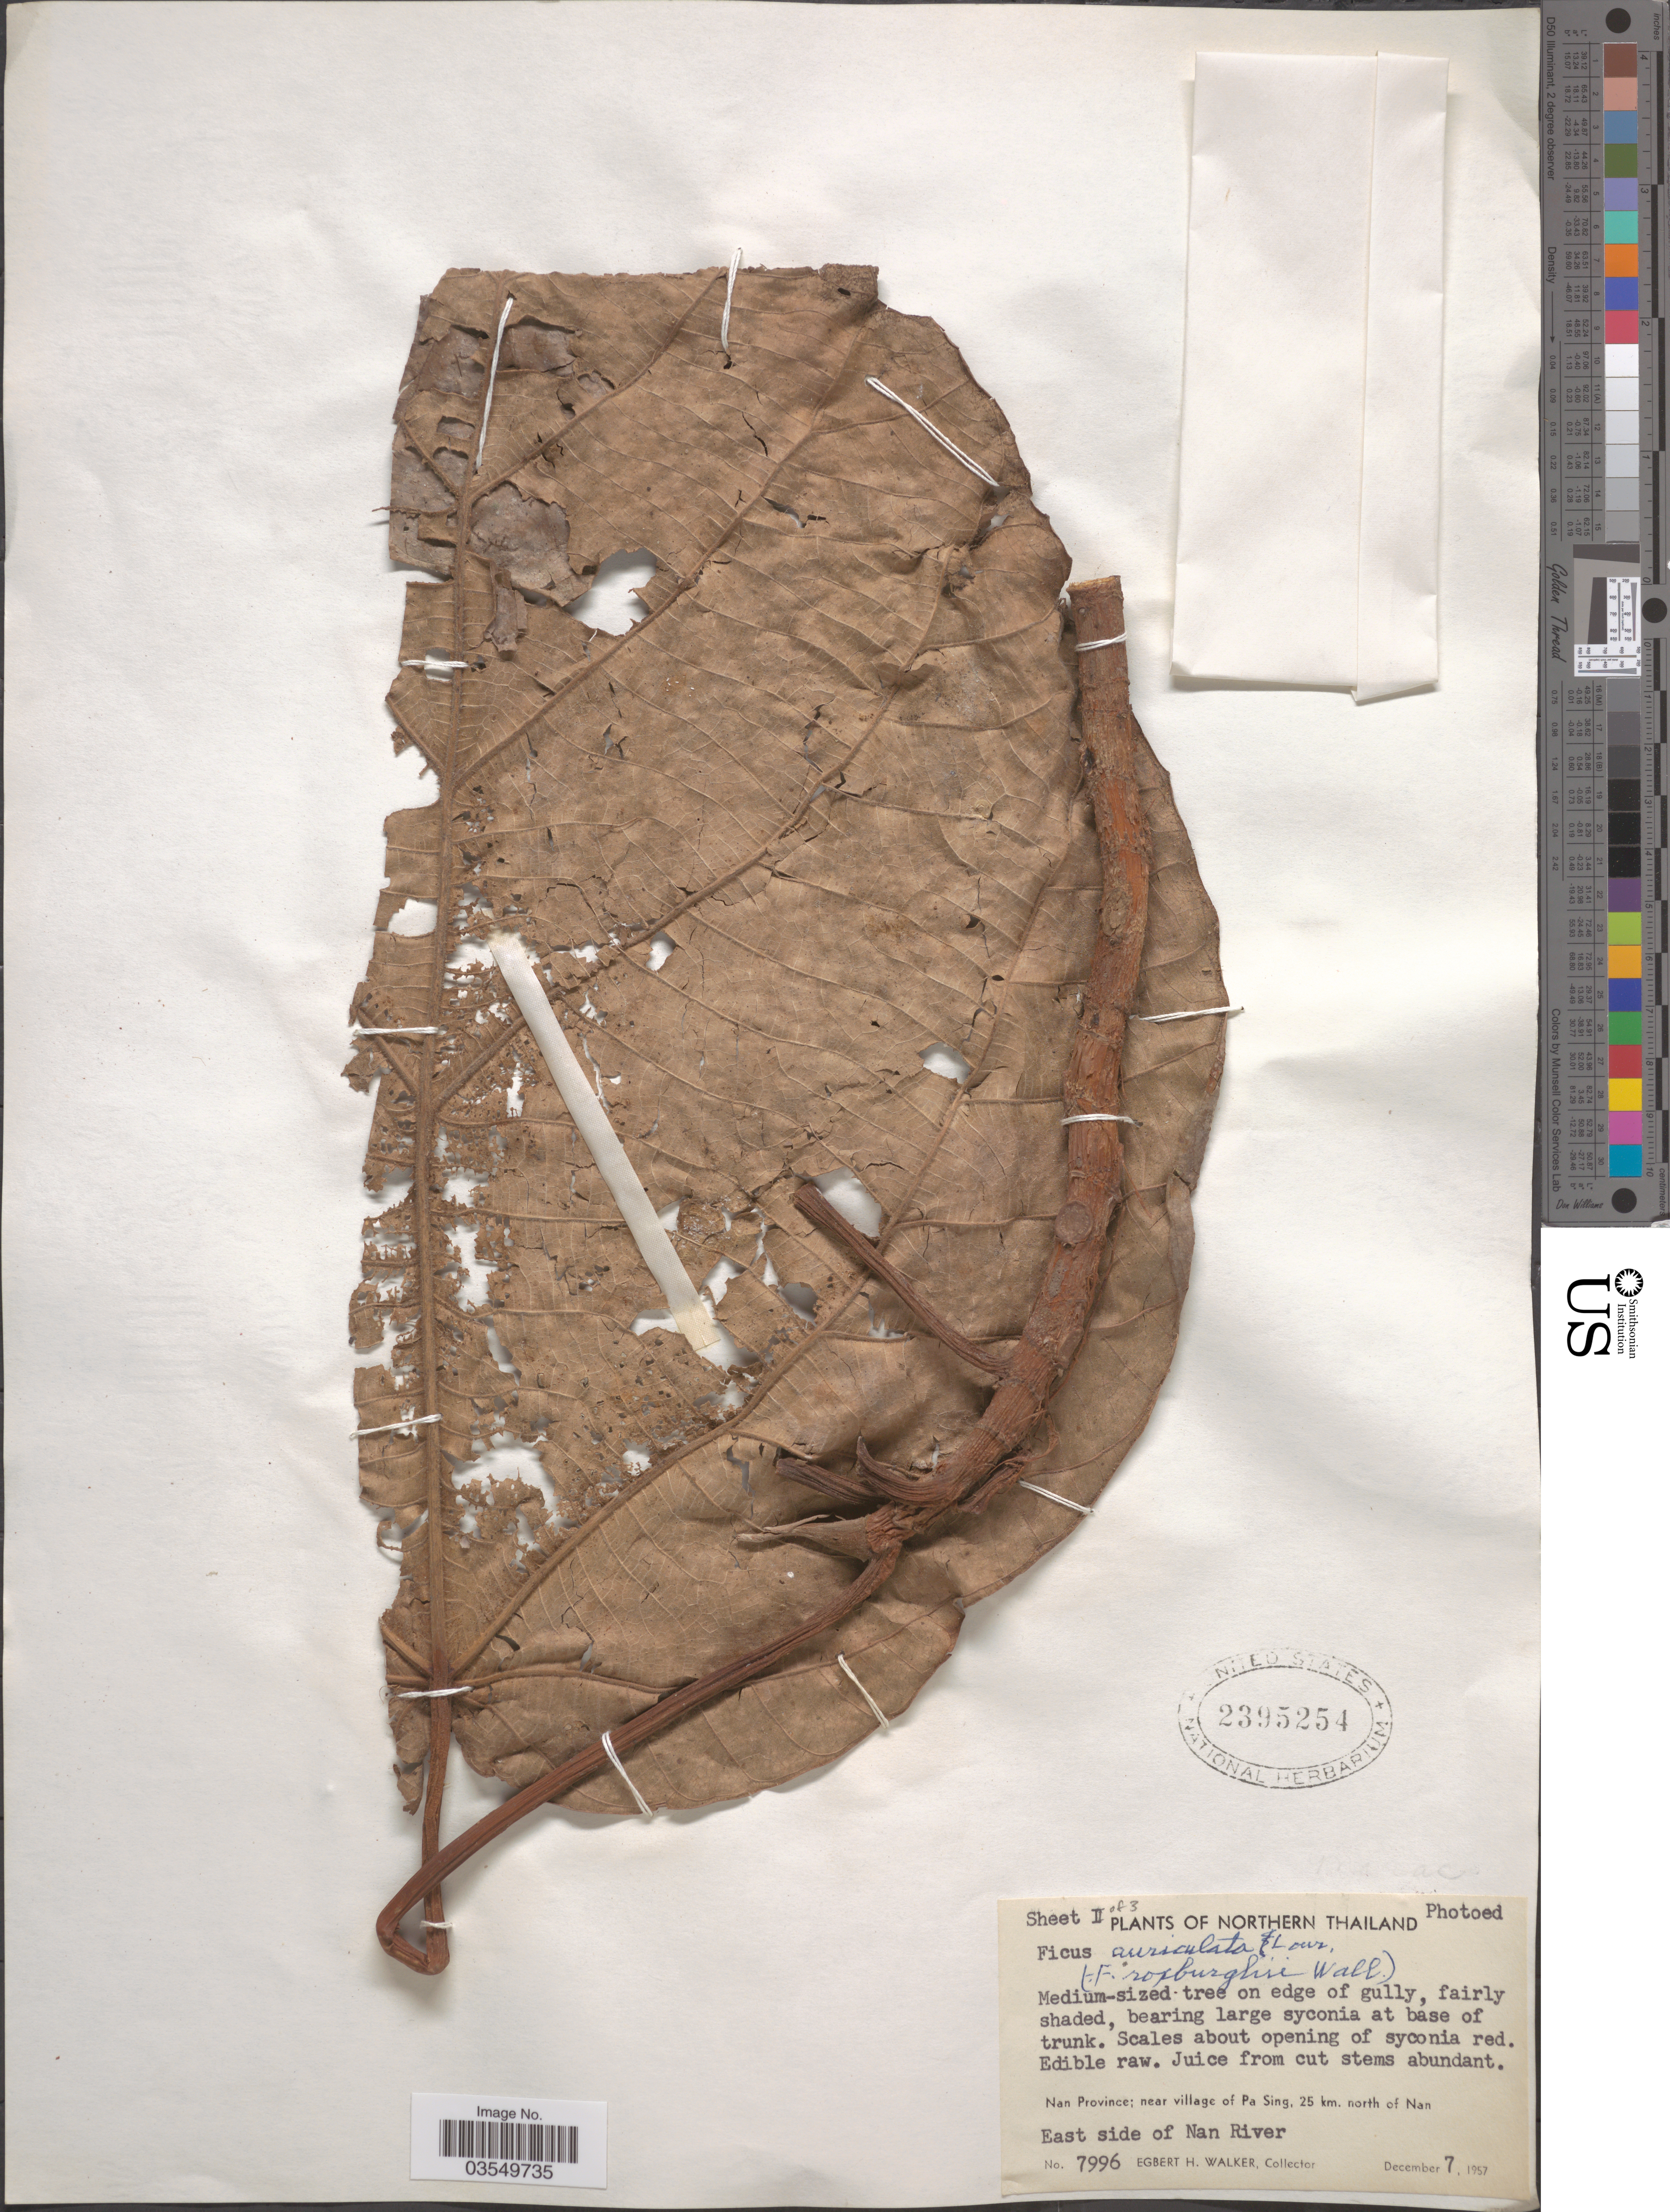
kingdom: Plantae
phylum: Tracheophyta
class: Magnoliopsida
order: Rosales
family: Moraceae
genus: Ficus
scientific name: Ficus auriculata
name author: Lour.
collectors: E. H. Walker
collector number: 7996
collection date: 1957-12-07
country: Thailand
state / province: Nan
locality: Northern Thailand. Near village of Pa Sing, 25 km. north of Nan. East side of Nan River.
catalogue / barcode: US 2395254